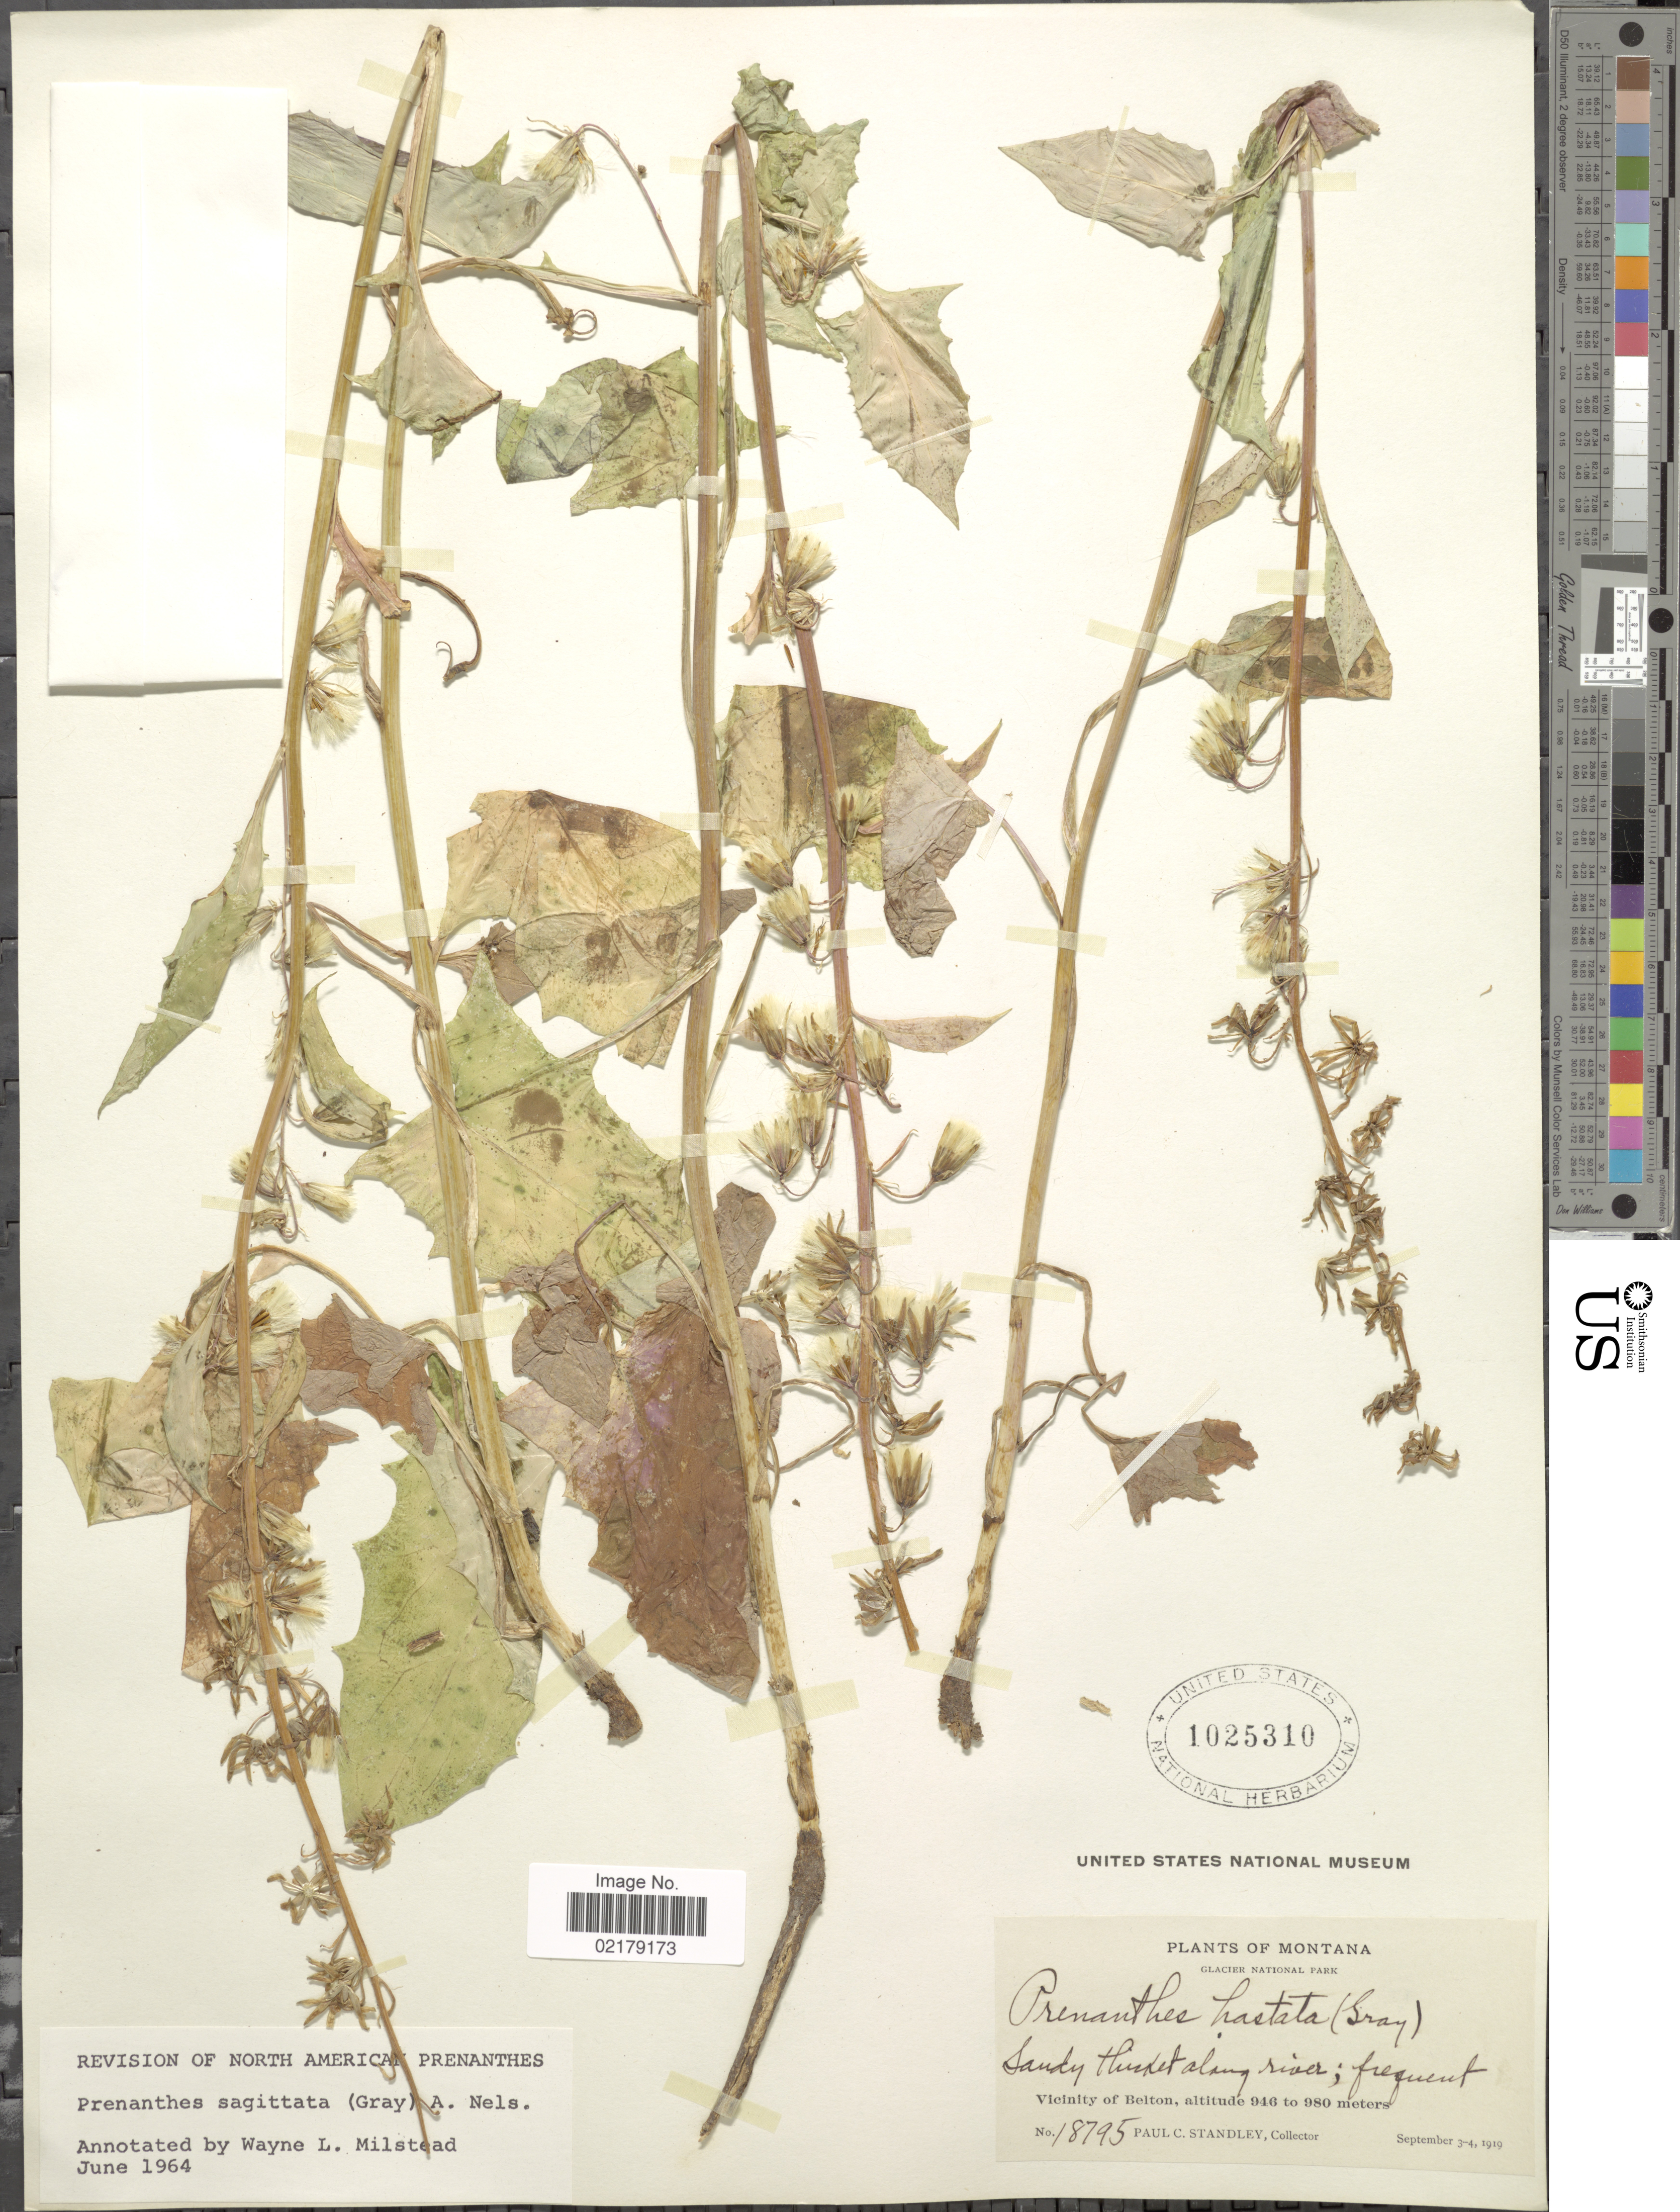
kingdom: Plantae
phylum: Tracheophyta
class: Magnoliopsida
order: Asterales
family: Asteraceae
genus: Nabalus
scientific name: Nabalus sagittatus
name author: (A. Gray) Rydb.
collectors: P. C. Standley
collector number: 18795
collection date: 1919-09-03/1919-09-04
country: United States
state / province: Montana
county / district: Flathead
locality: Glacier National Park, Sandy thicket along river; Vicinity of Belton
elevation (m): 946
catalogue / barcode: US 1025310